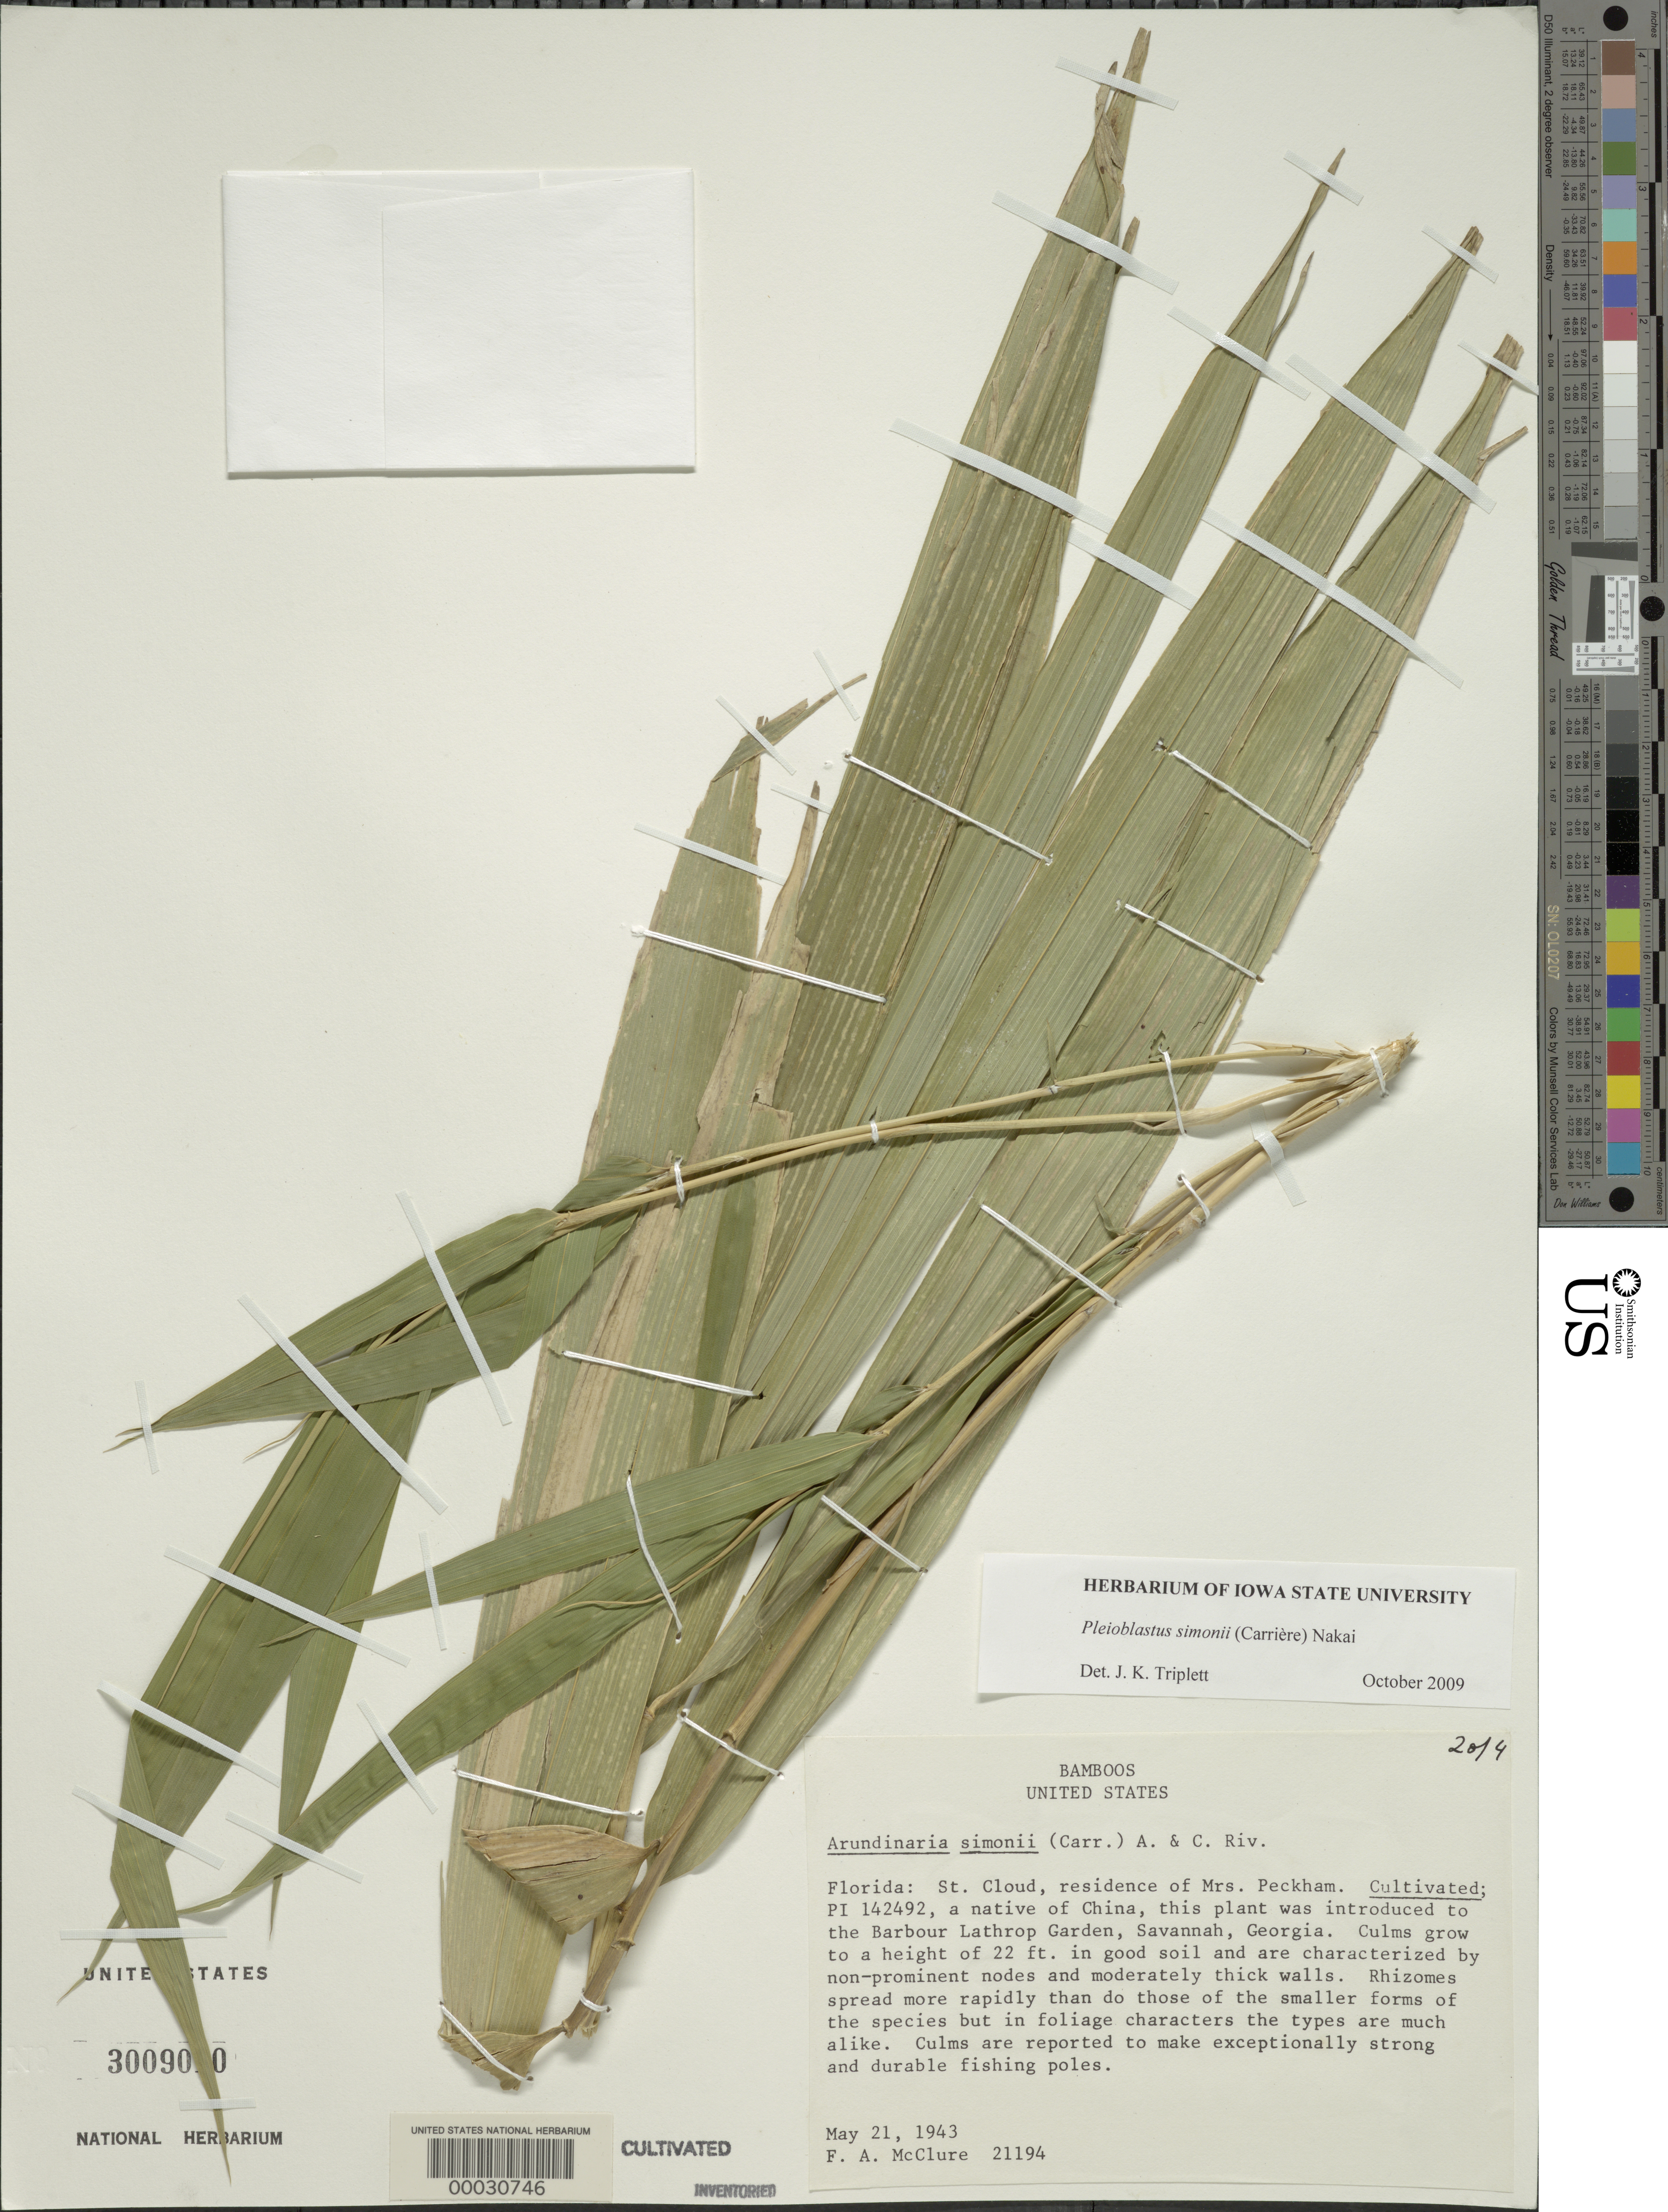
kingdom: Plantae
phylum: Tracheophyta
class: Liliopsida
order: Poales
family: Poaceae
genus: Pleioblastus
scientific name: Pleioblastus simonii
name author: (Carrière) Nakai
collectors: F. A. McClure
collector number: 21194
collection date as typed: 21 May 1943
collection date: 1943-05-21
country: United States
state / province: Florida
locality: St. cloud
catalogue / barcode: US 3009010